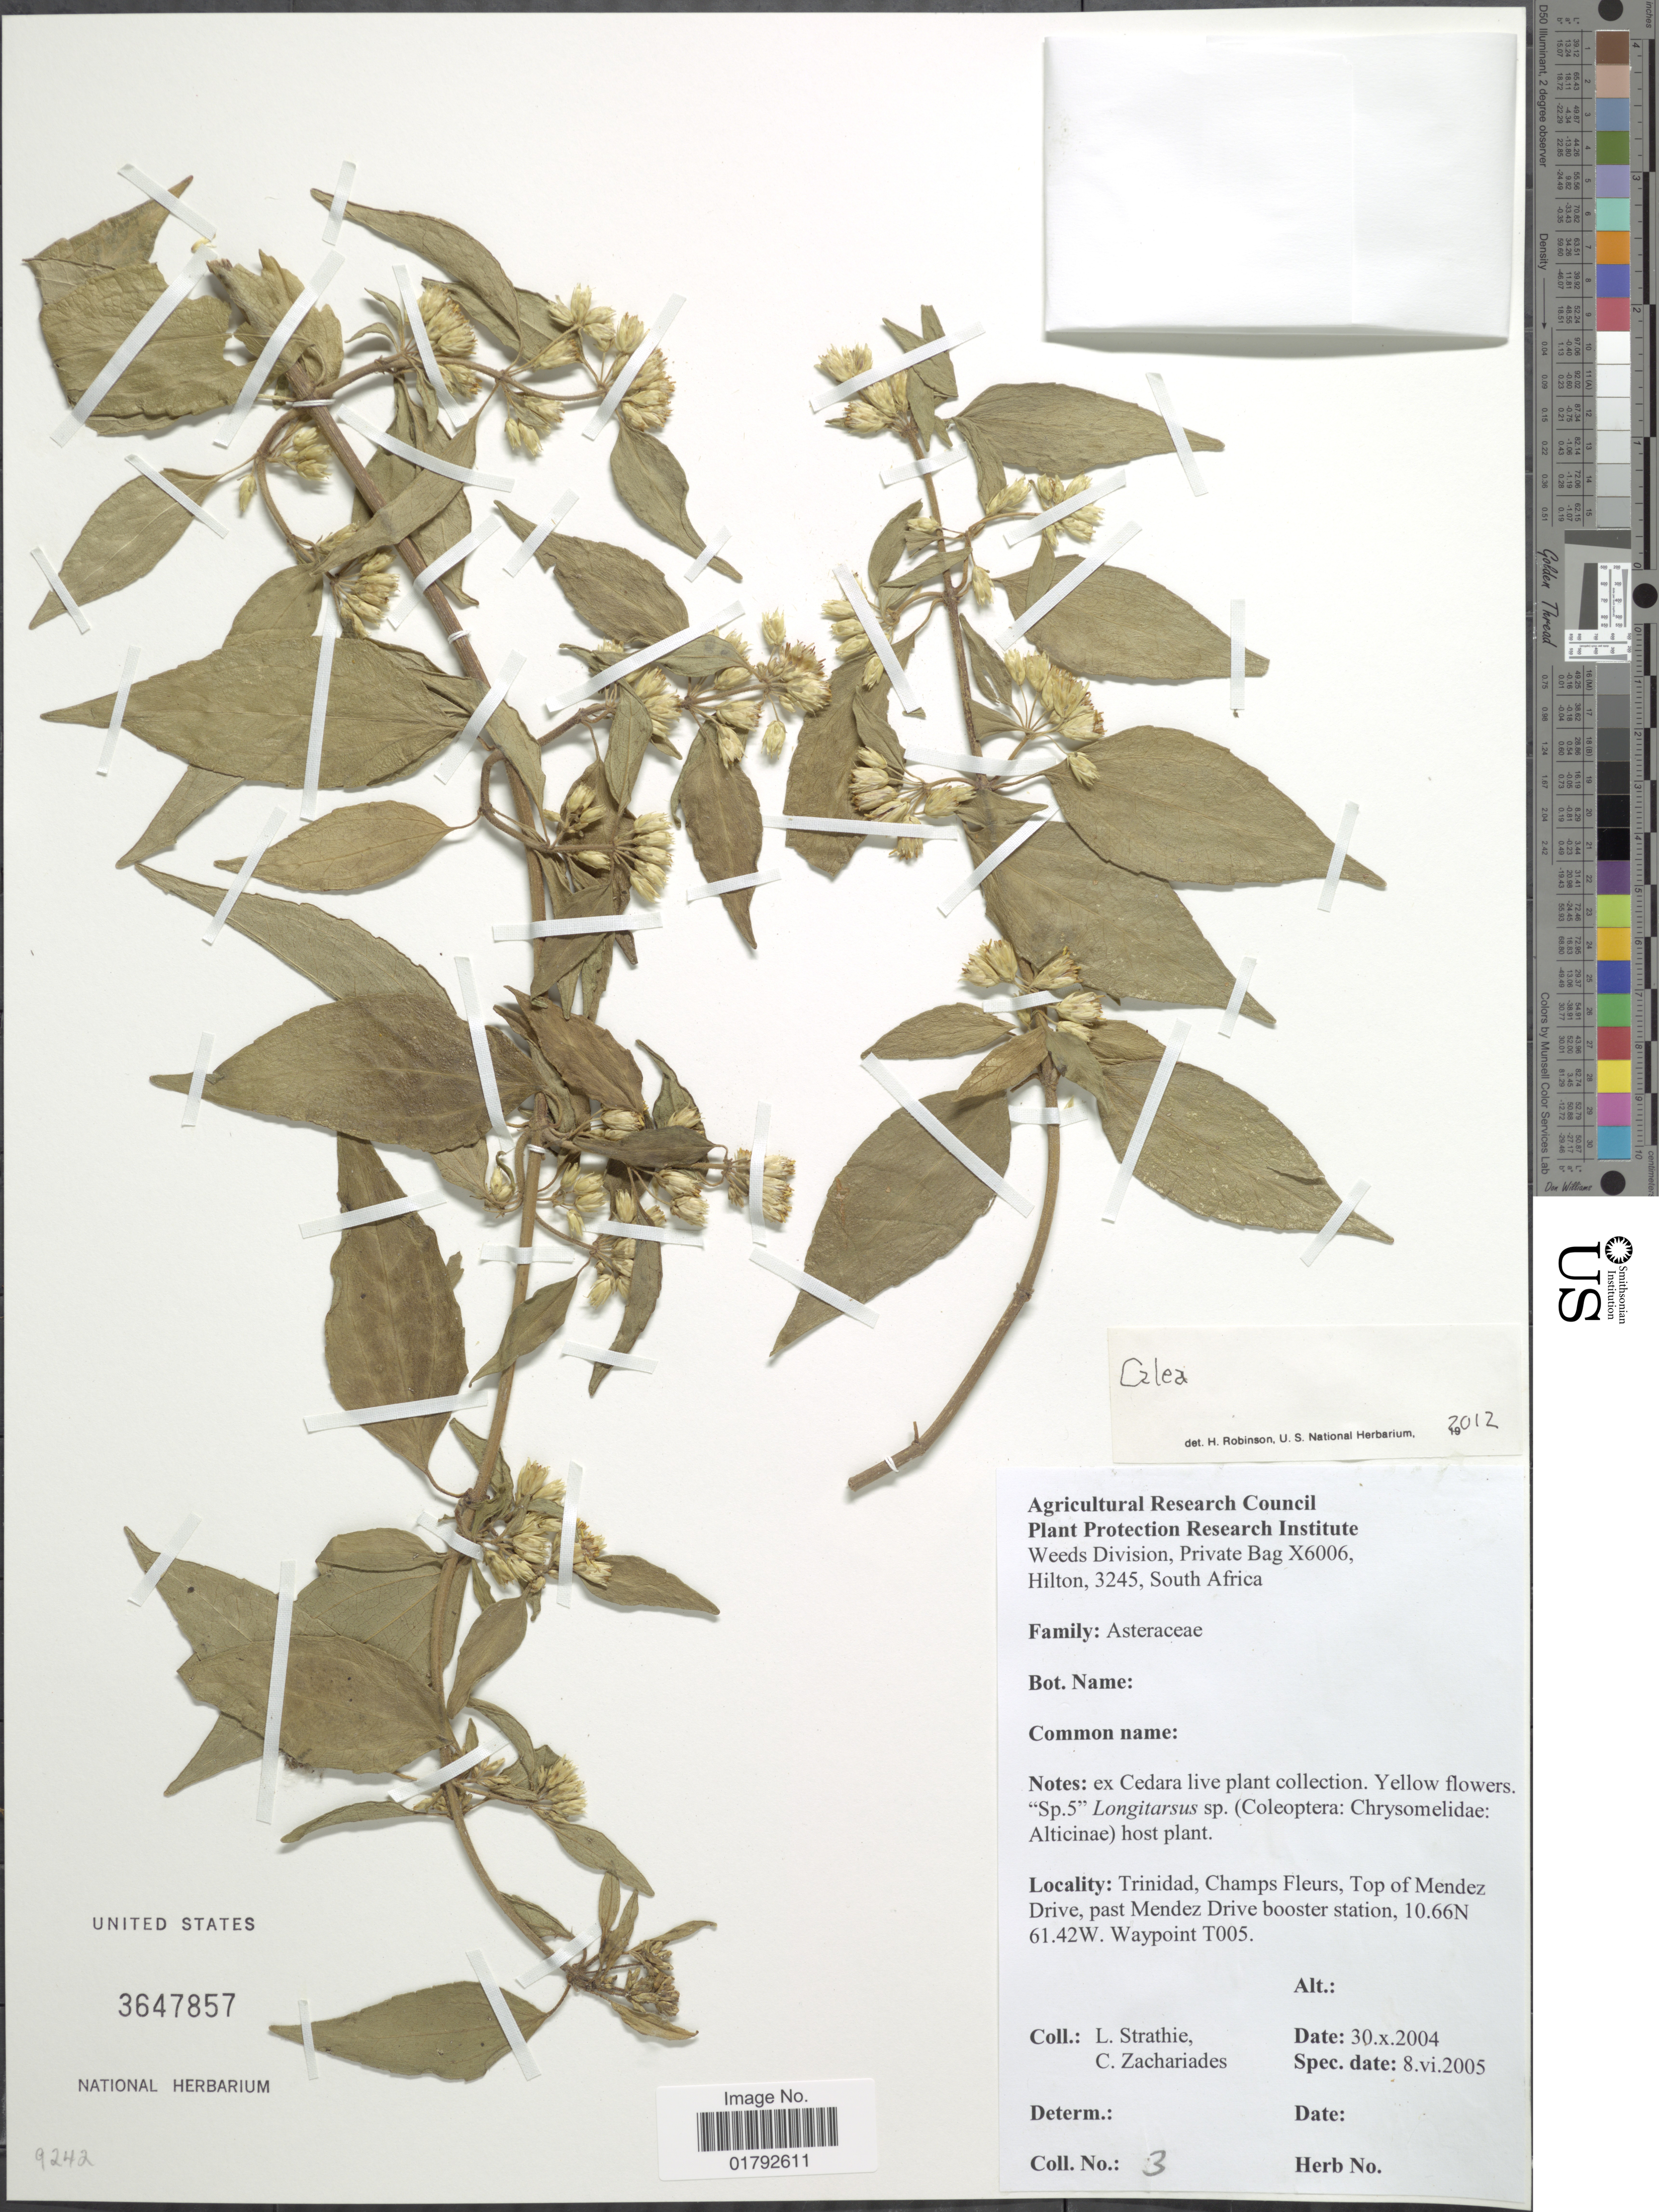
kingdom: Plantae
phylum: Tracheophyta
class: Magnoliopsida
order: Asterales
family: Asteraceae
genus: Calea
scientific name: Calea solidaginea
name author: Kunth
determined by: Bueno, Vinicius Resende, (ICN), Universidade Federal do Rio Grande do Sul (BRAZIL)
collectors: L. Strathie & C. Zachariades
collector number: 3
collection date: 2004-10-30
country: Trinidad and Tobago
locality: Trinidad, Camps Fleurs, Top of Mendez Drive, past Mendez Drive booster station, Waypoint T005.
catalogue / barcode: US 3647857